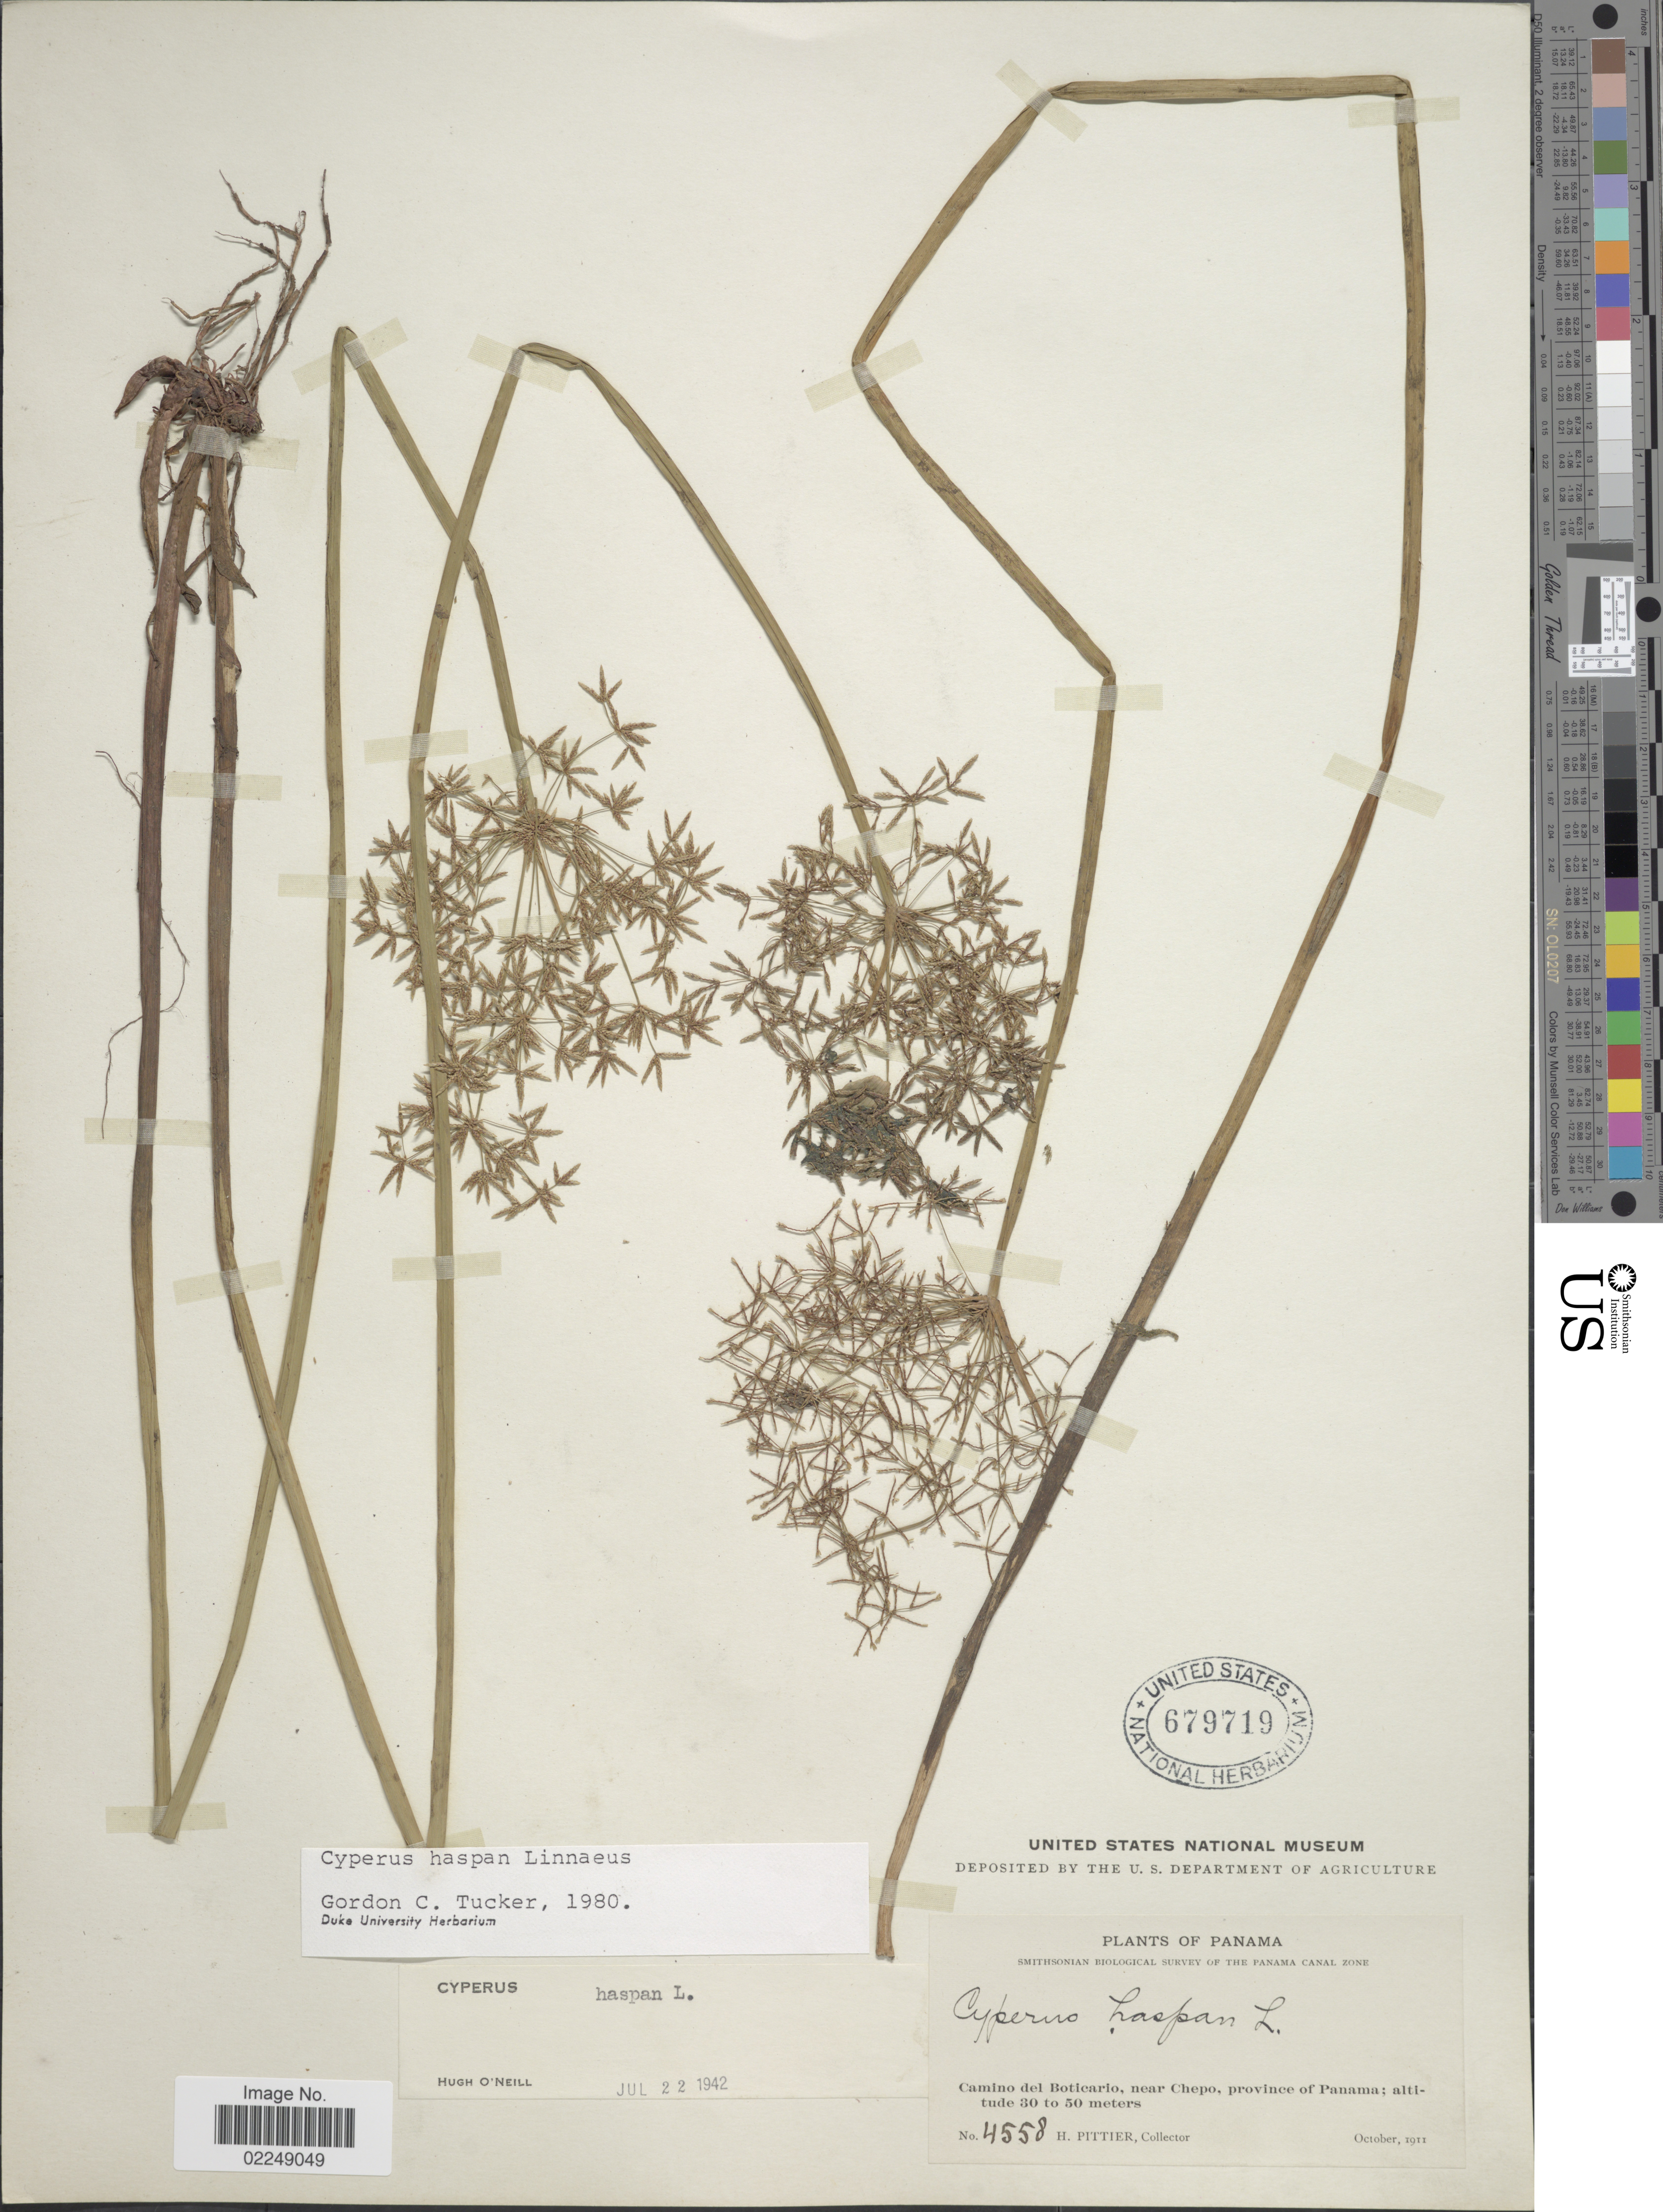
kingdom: Plantae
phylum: Tracheophyta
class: Liliopsida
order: Poales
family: Cyperaceae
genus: Cyperus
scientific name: Cyperus haspan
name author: L.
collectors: H. F. Pittier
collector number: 4558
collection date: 1911-10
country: Panama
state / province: Panamá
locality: Camino del Boticario, near Chepo, province of Panama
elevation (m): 30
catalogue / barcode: US 679719